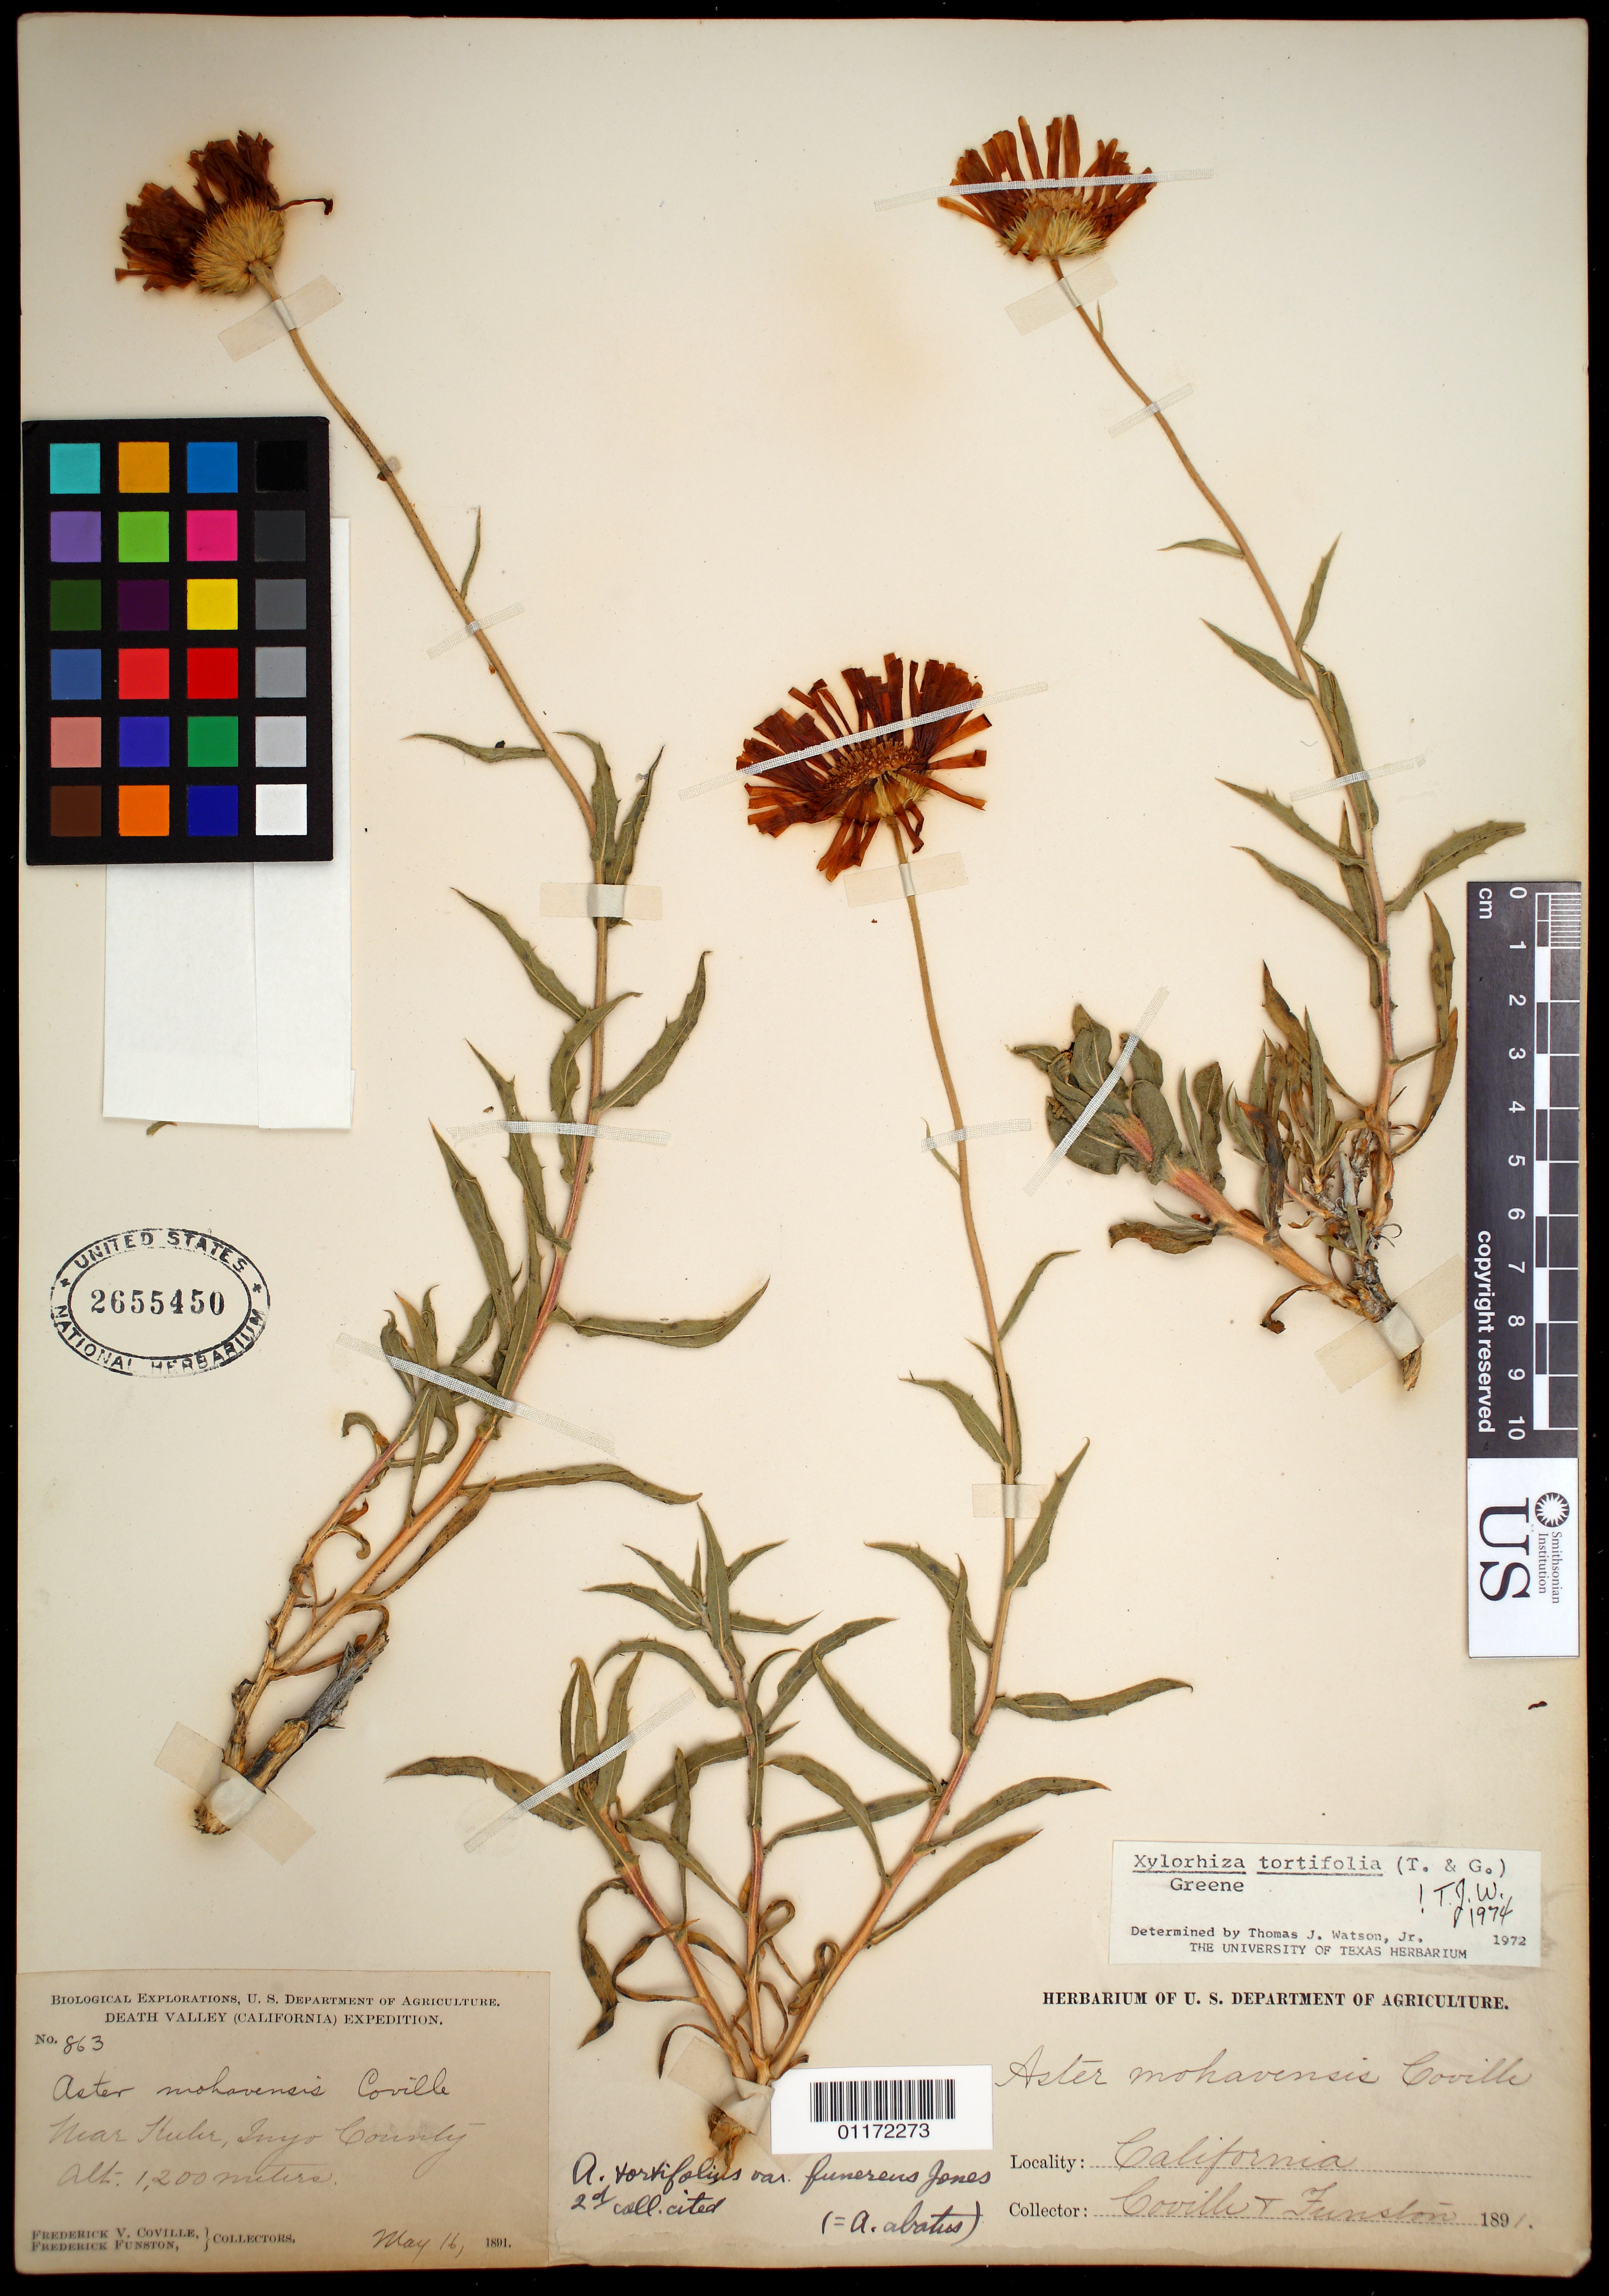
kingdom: Plantae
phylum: Tracheophyta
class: Magnoliopsida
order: Asterales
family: Asteraceae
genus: Xylorhiza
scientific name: Xylorhiza tortifolia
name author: (Torr. & A. Gray) Greene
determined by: Watson, T. J.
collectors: F. V. Coville & F. Funston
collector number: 863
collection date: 1891-05-16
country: United States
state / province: California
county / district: Inyo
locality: near Keeler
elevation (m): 1200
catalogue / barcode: US 2655450